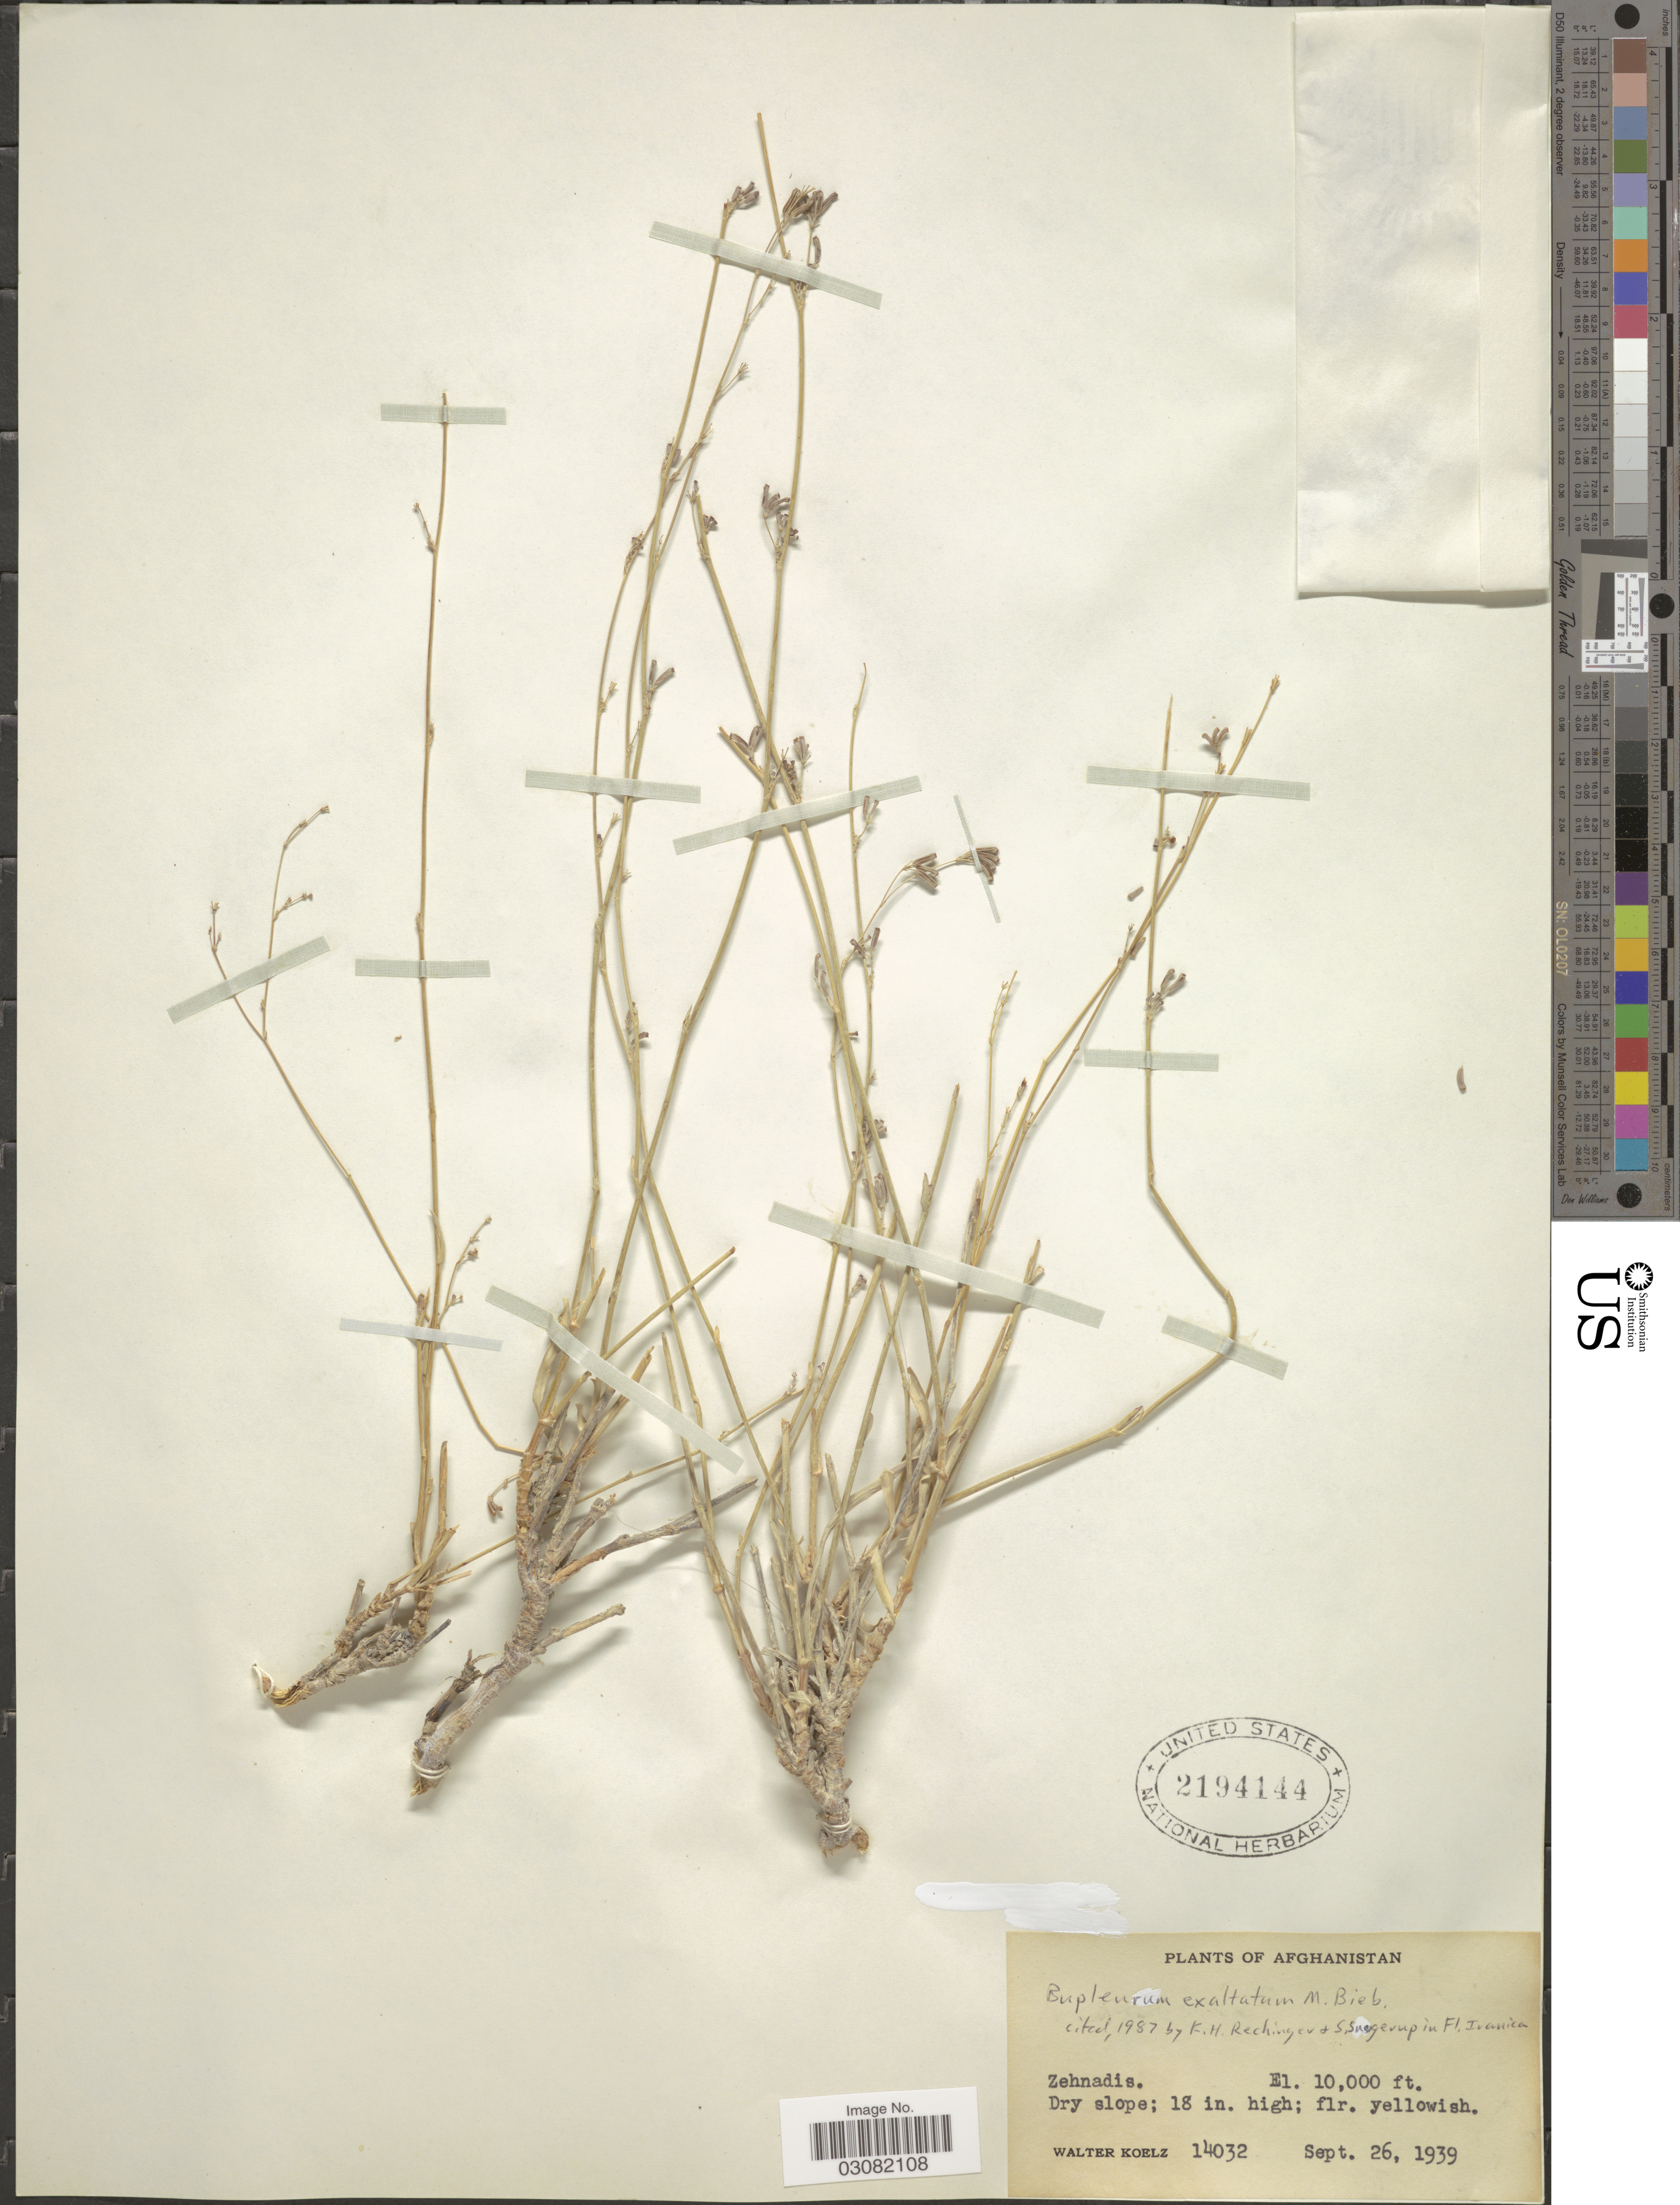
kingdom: Plantae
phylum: Tracheophyta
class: Magnoliopsida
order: Apiales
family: Apiaceae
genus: Bupleurum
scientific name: Bupleurum exaltatum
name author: M. Bieb.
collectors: W. N. Koelz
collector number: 14032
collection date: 1939-09-26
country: Afghanistan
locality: Zehnadis.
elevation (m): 3048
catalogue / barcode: US 2194144